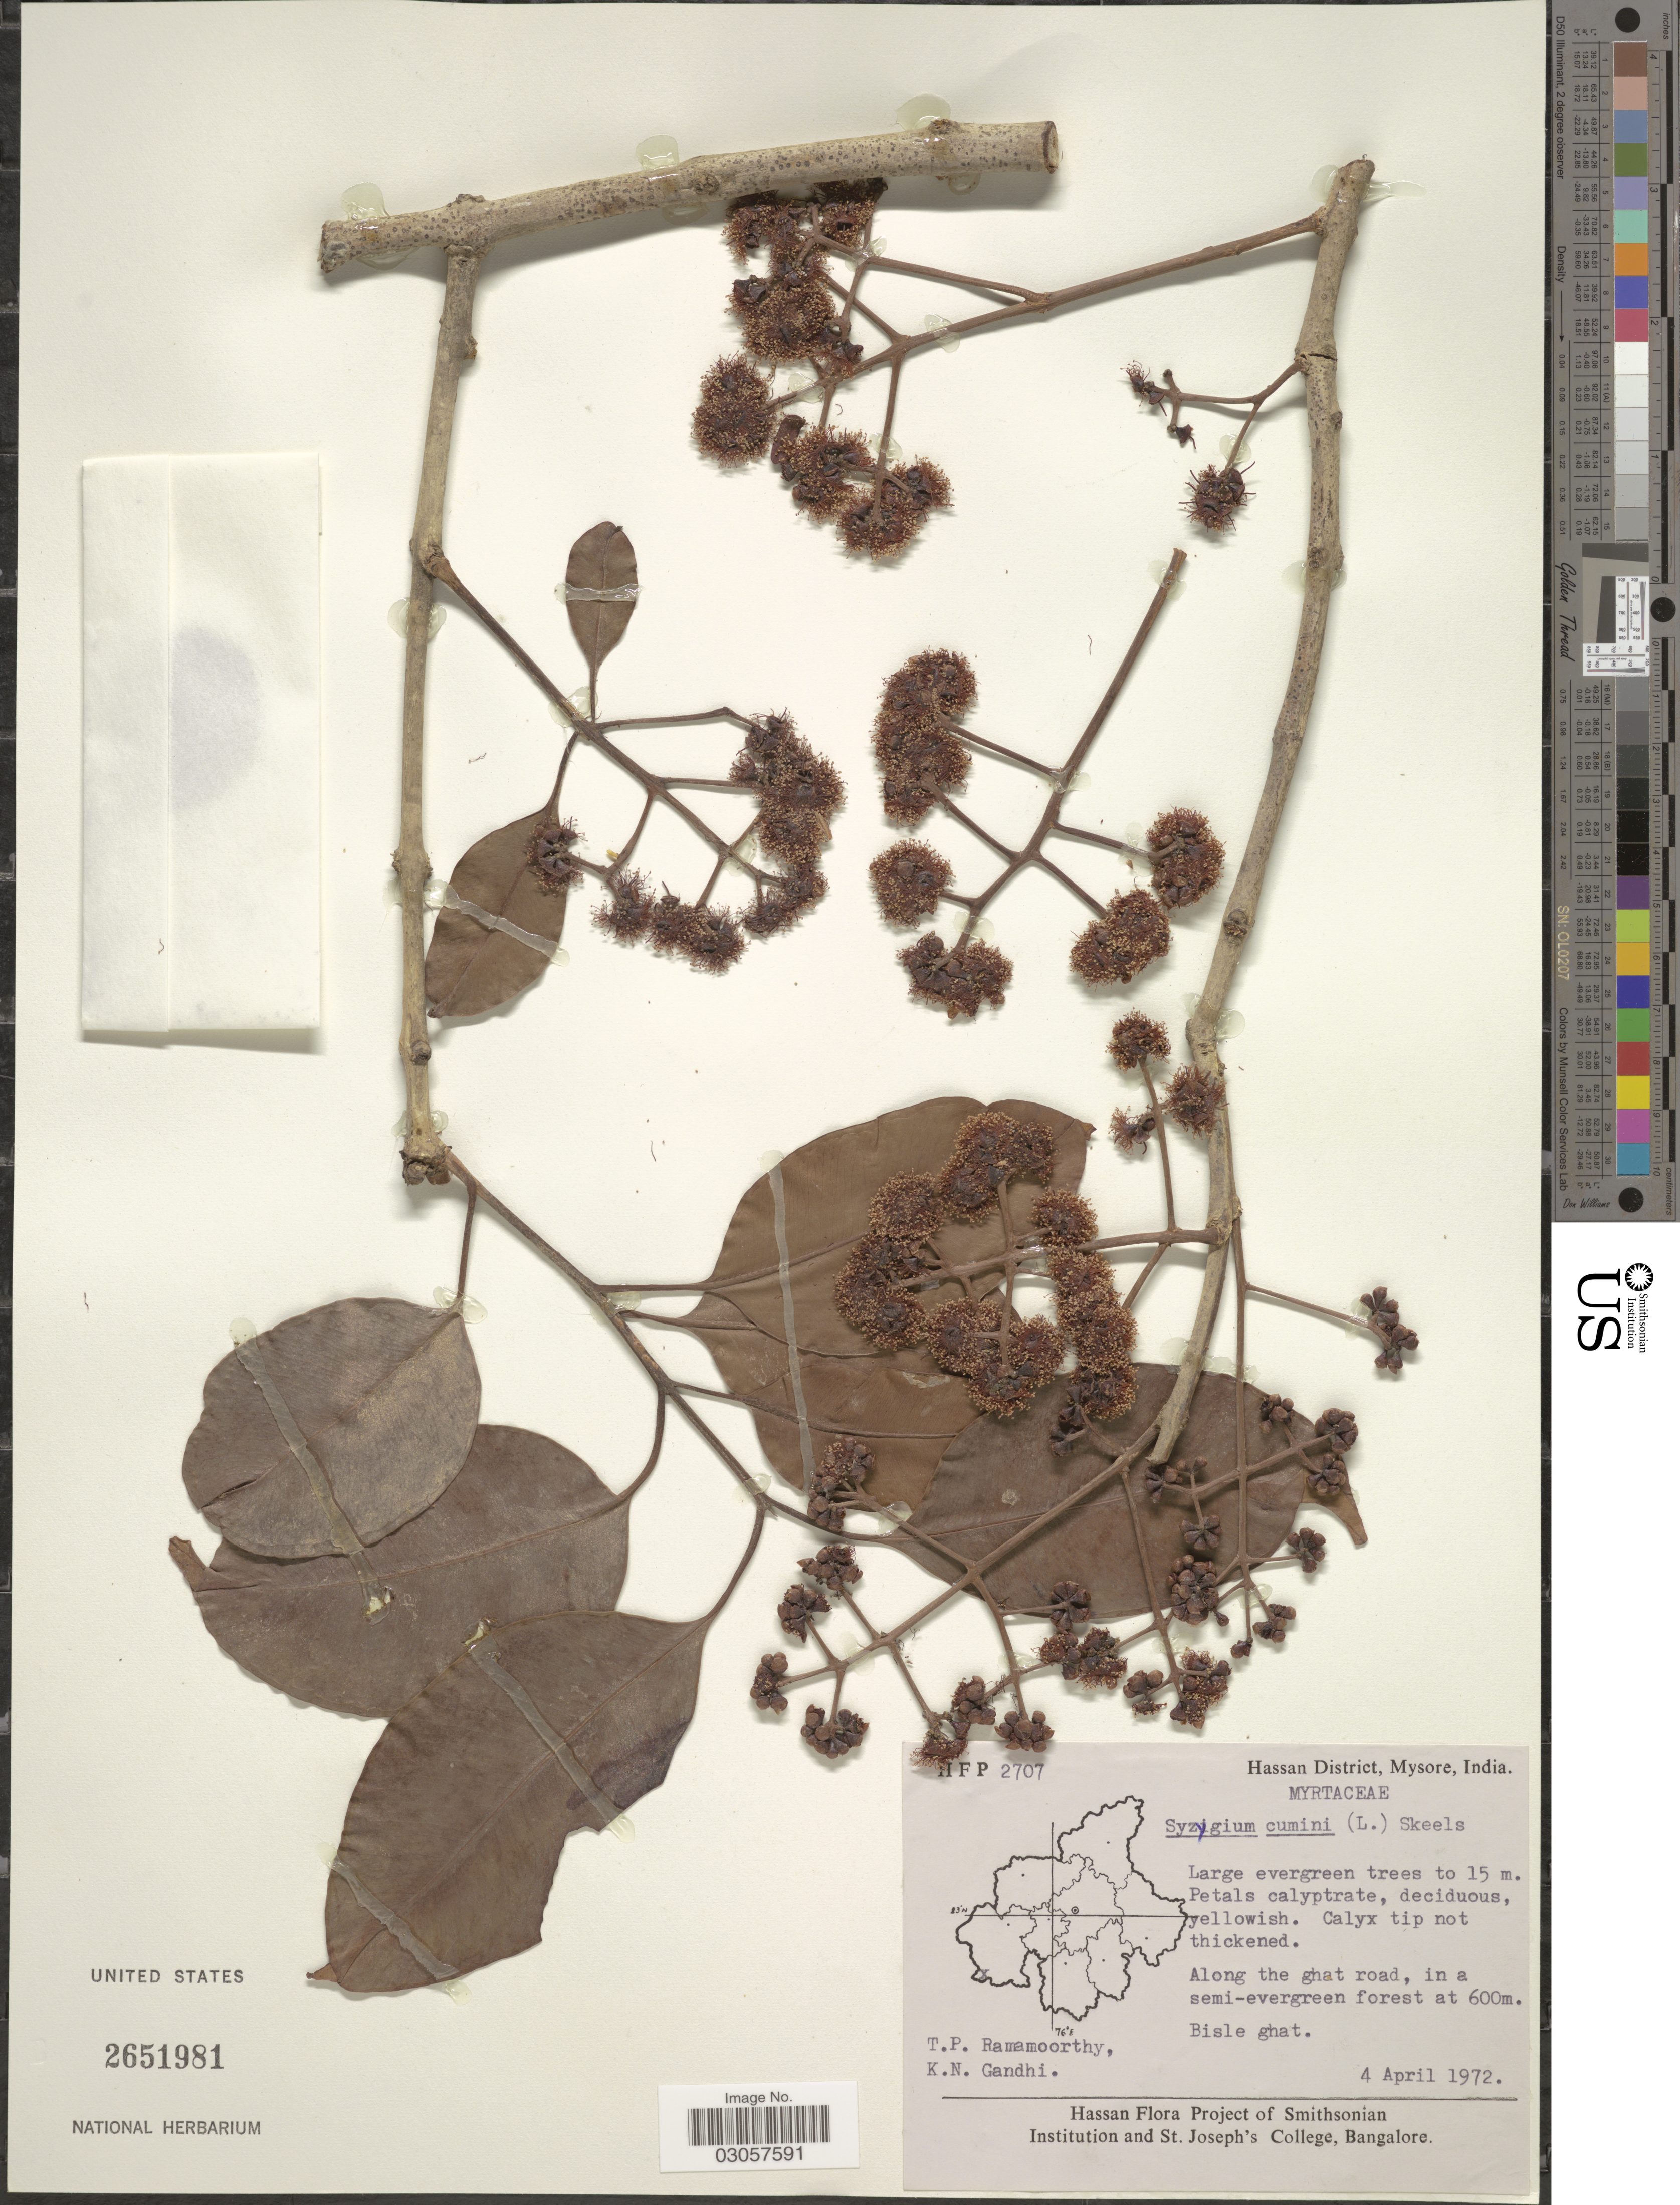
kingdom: Plantae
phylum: Tracheophyta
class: Magnoliopsida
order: Myrtales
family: Myrtaceae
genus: Syzygium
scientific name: Syzygium cumini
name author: (L.) Skeels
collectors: T. P. Ramamoorthy & K. N. Gandhi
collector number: HFP 2707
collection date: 1972-04-04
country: India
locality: Hassan District, Mysore. Bisle ghat.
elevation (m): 600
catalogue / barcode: US 2651981